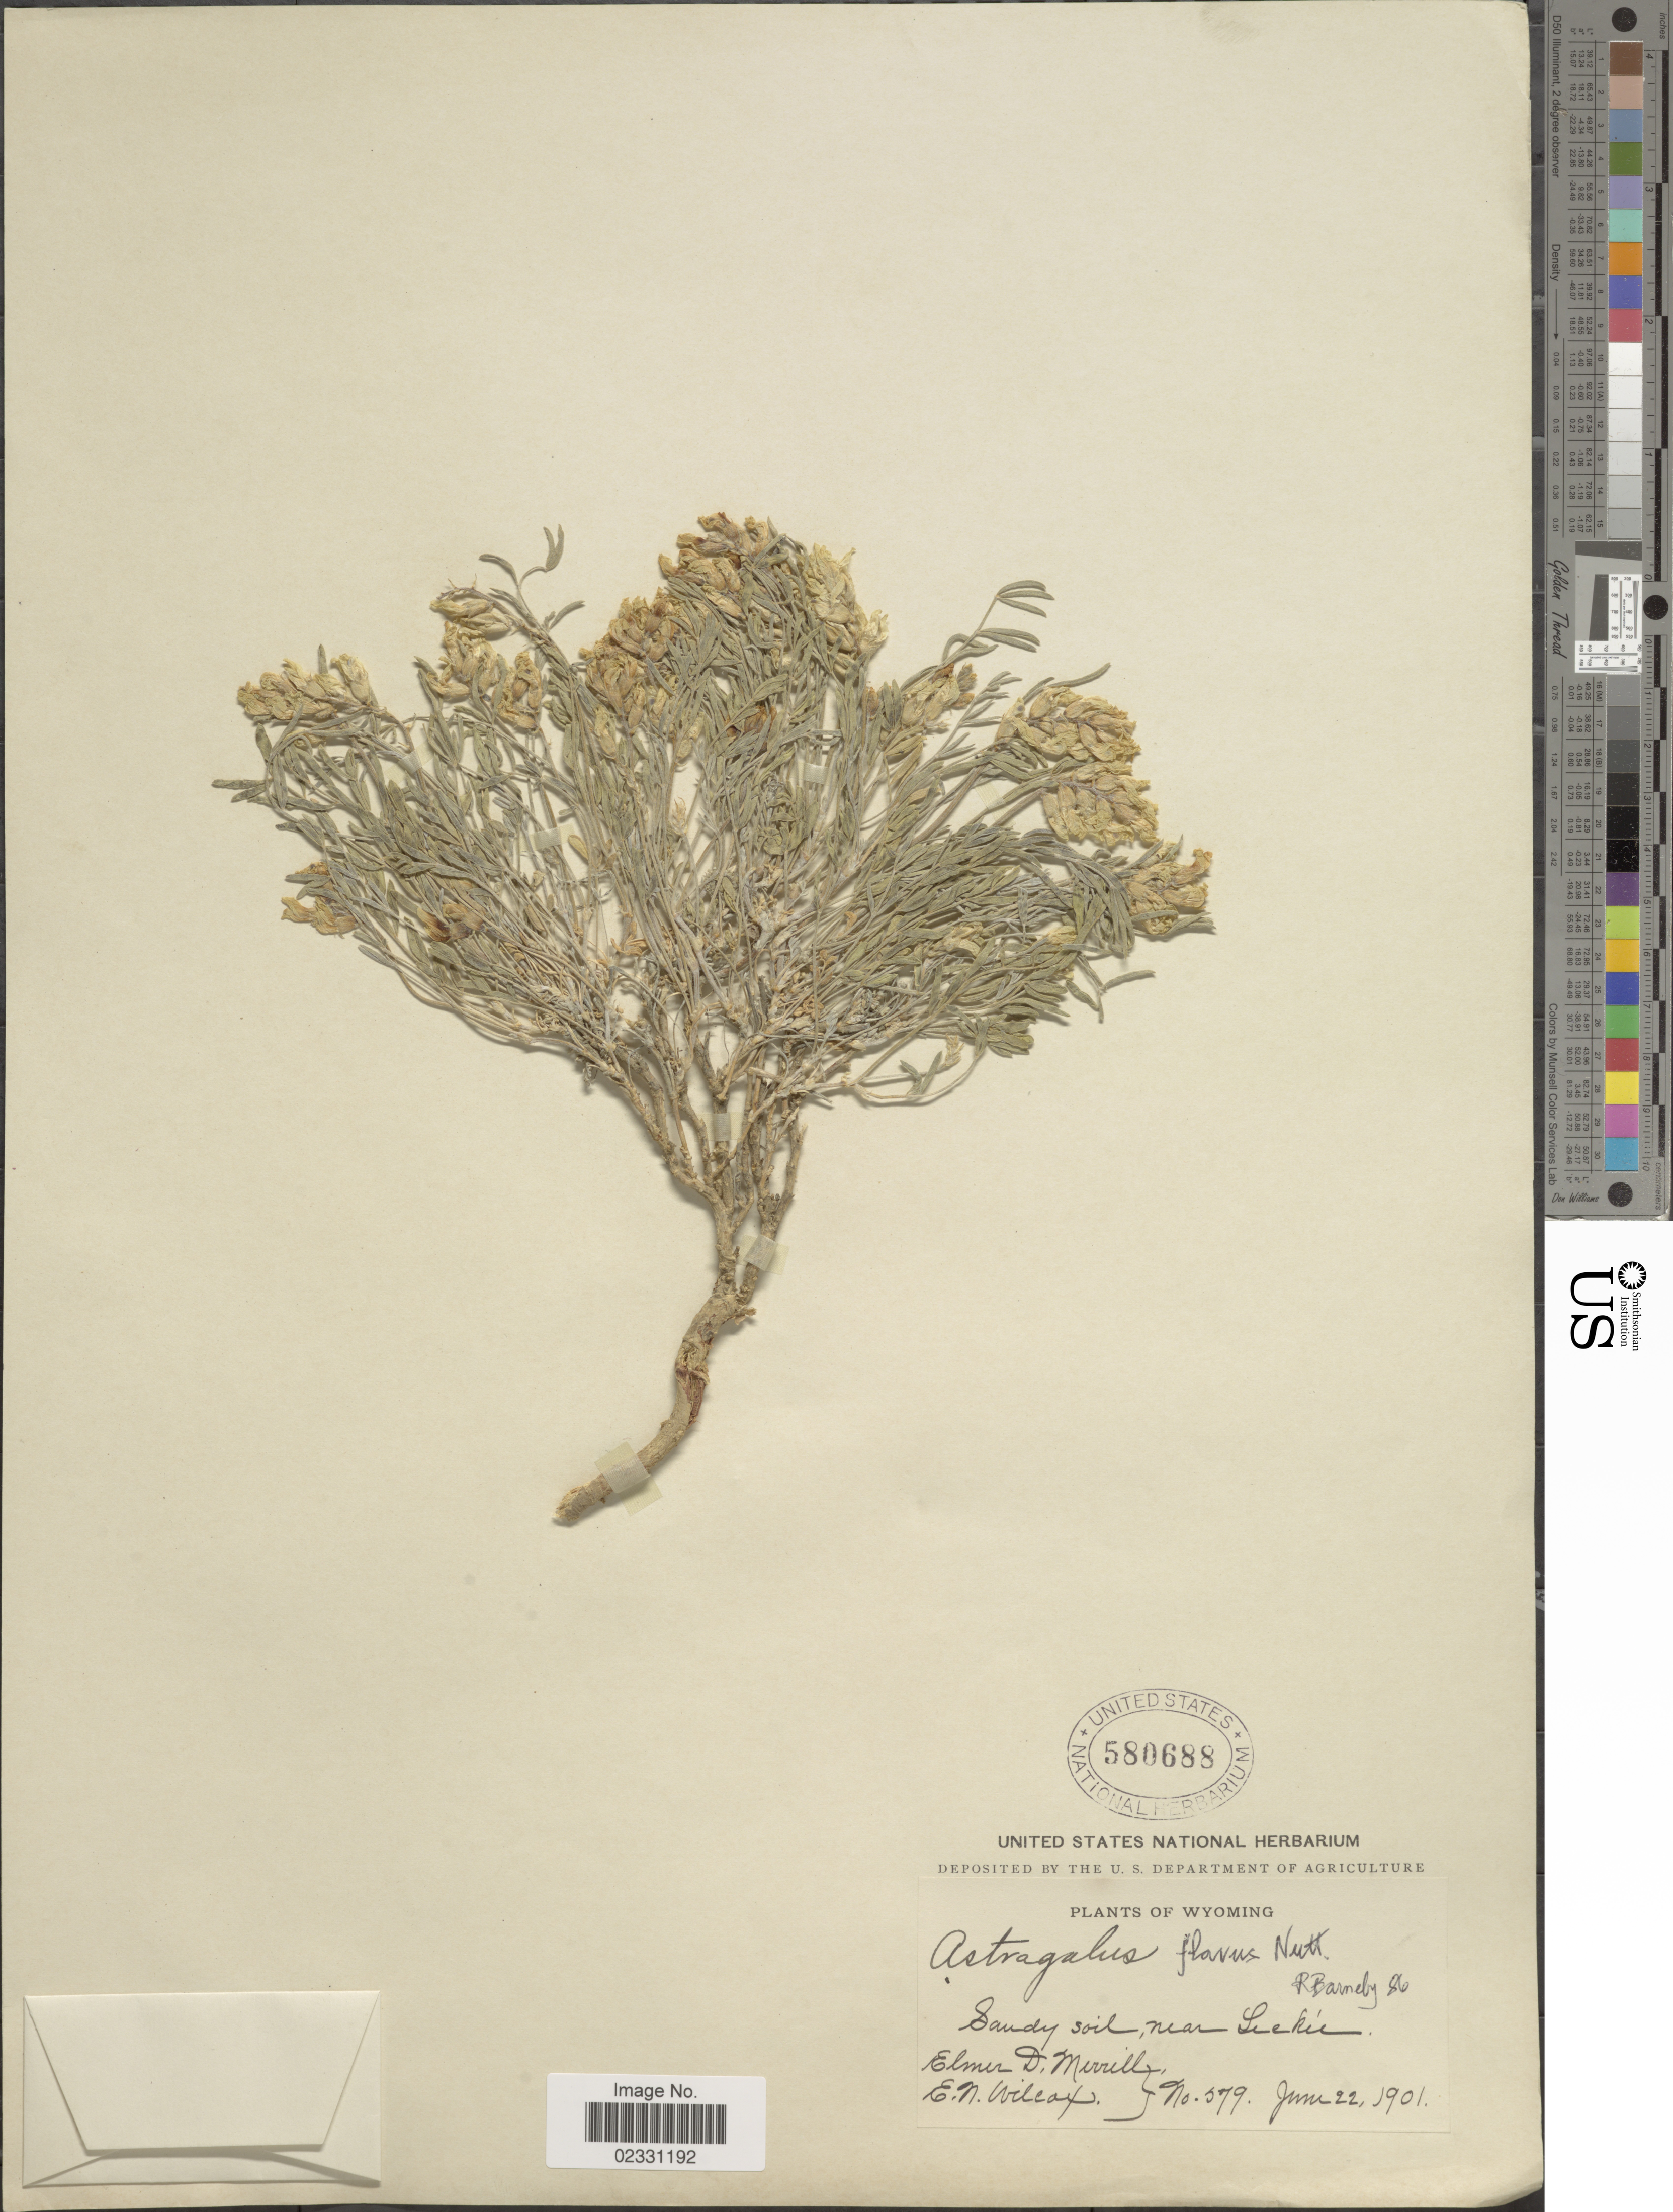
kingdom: Plantae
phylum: Tracheophyta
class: Magnoliopsida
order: Fabales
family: Fabaceae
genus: Astragalus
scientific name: Astragalus flavus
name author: Torr. & A. Gray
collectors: E. D. Merrill & E. Wilcox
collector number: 579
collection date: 1901-06-22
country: United States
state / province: Wyoming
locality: Near Leckie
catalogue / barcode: US 580688